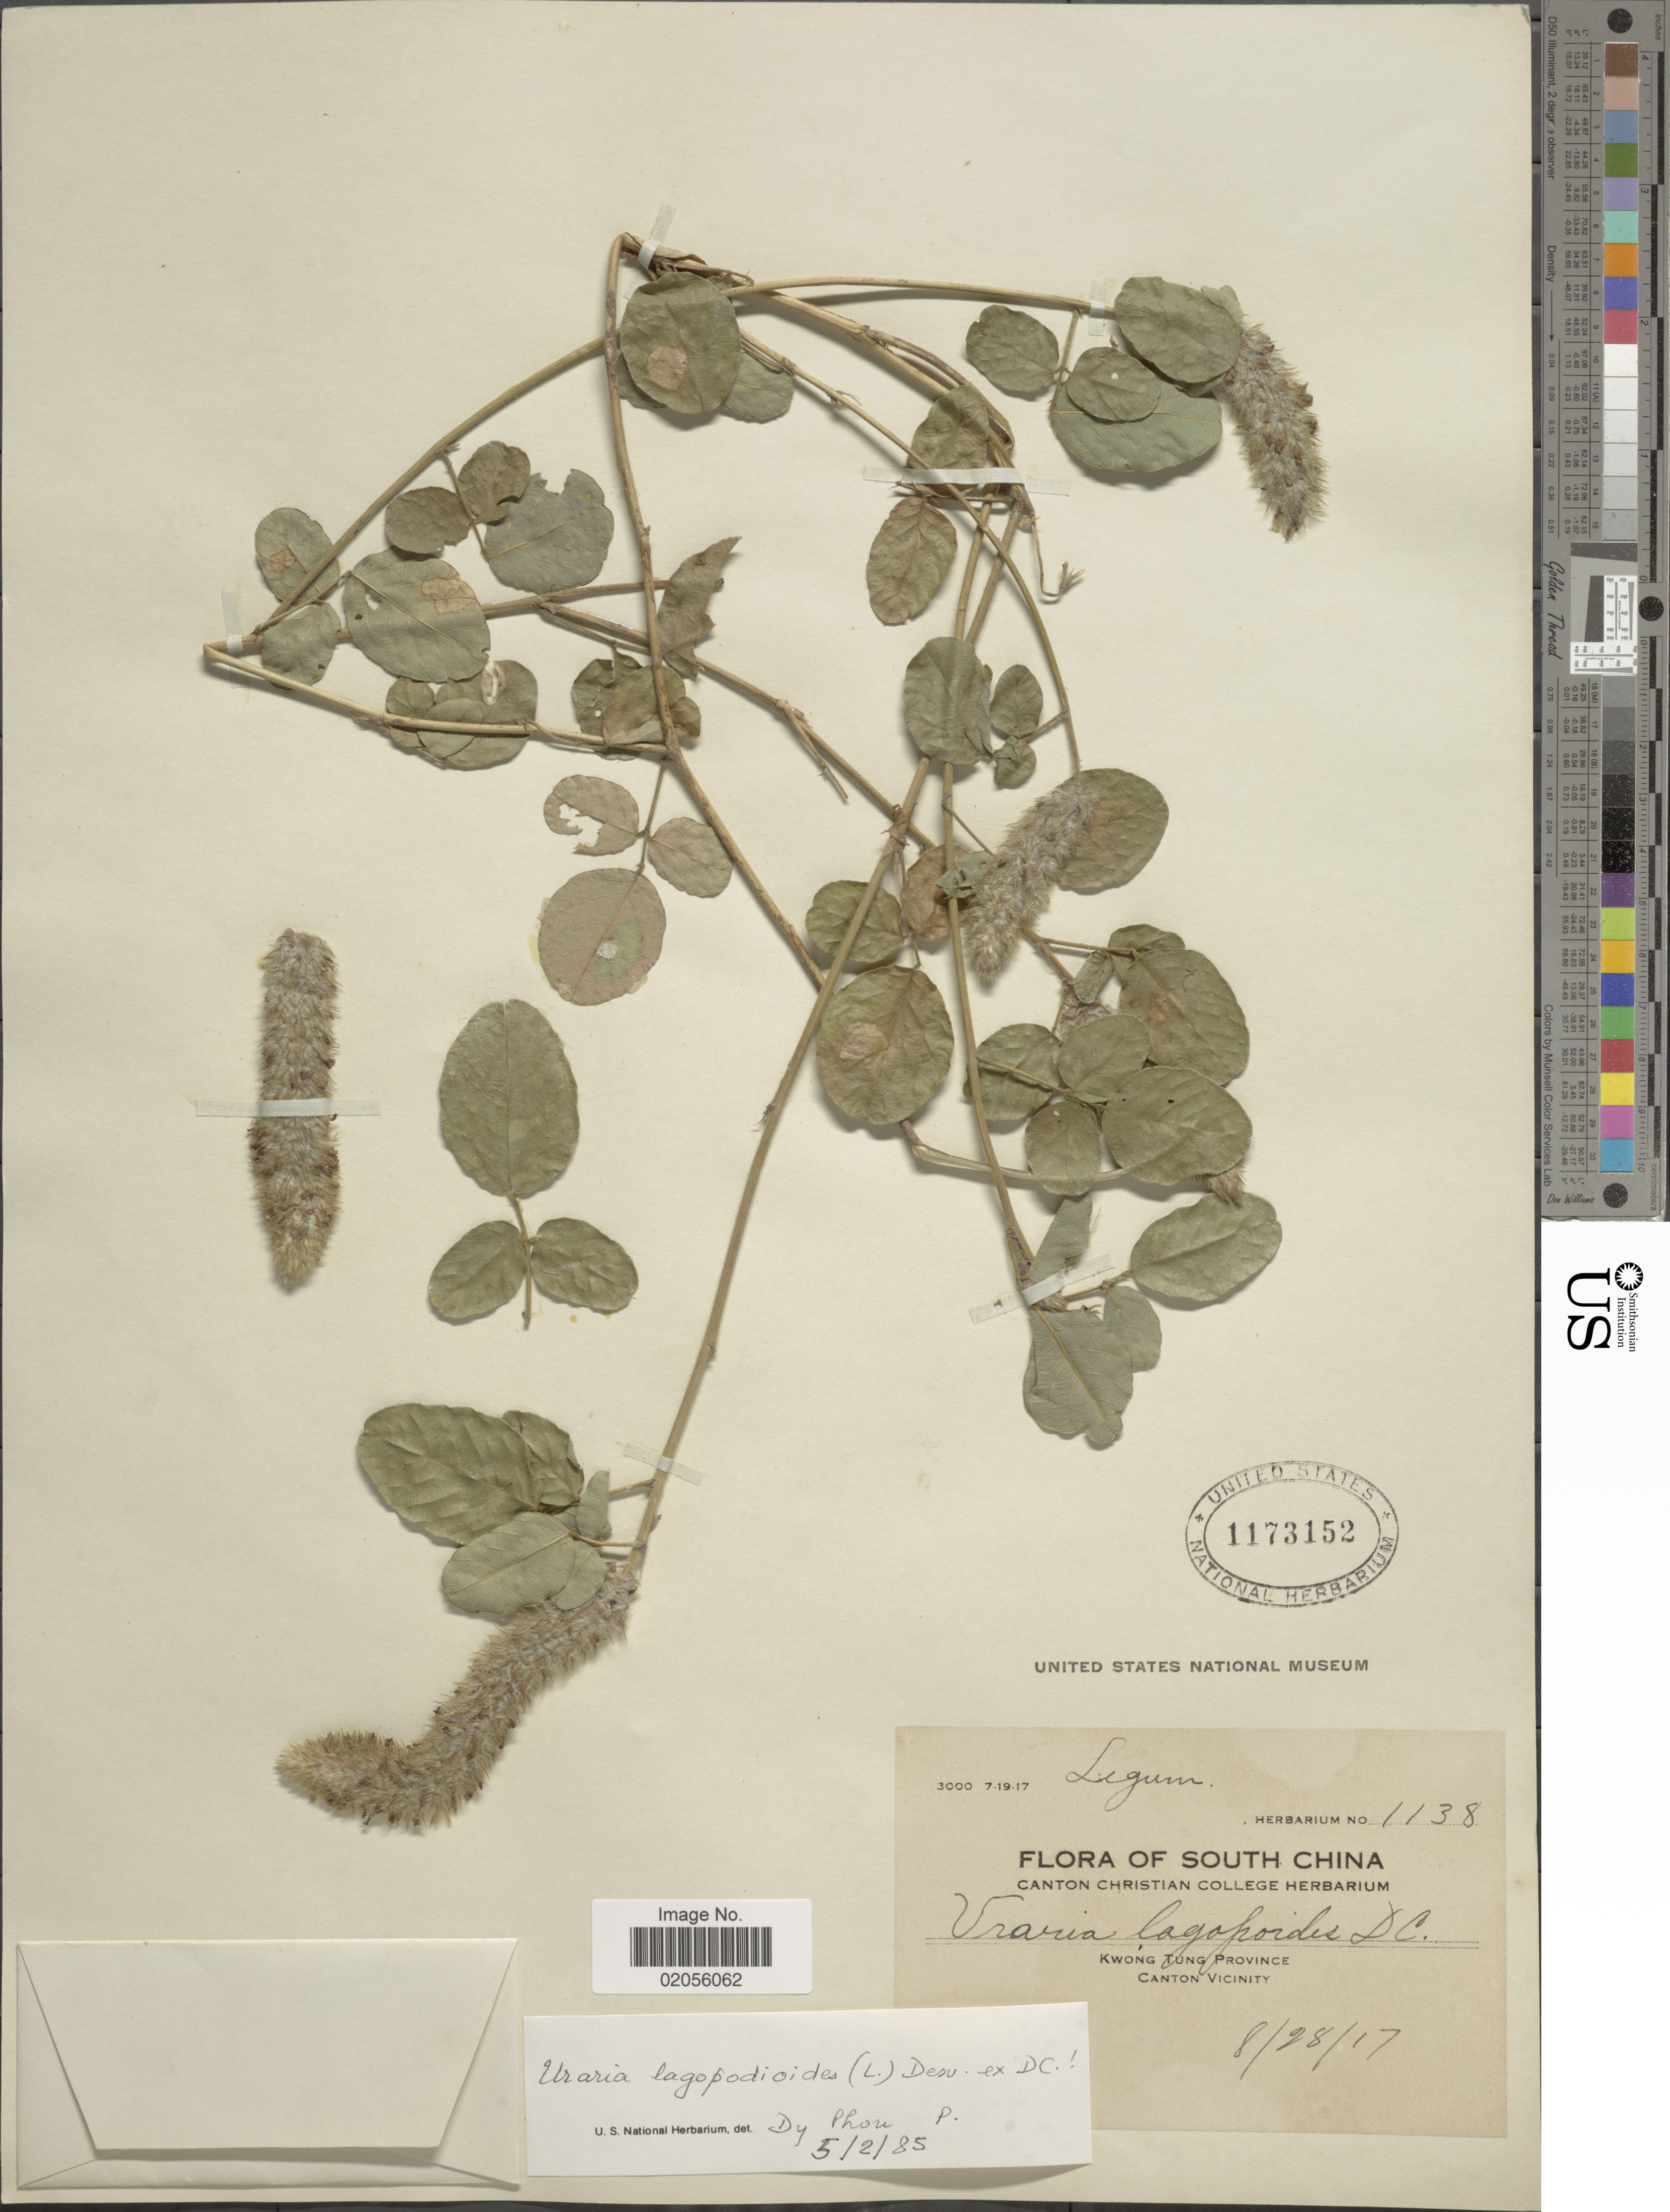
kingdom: Plantae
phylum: Tracheophyta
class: Magnoliopsida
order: Fabales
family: Fabaceae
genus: Uraria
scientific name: Uraria lagopodioides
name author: (L.) Desv. ex DC.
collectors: ex herb. Canton Christian College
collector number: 1138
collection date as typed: Transcribed d/m/y: 28/8/17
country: China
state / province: Guangdong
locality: Kwong Tung Province. Canton Vicinity. South China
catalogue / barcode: US 1173152